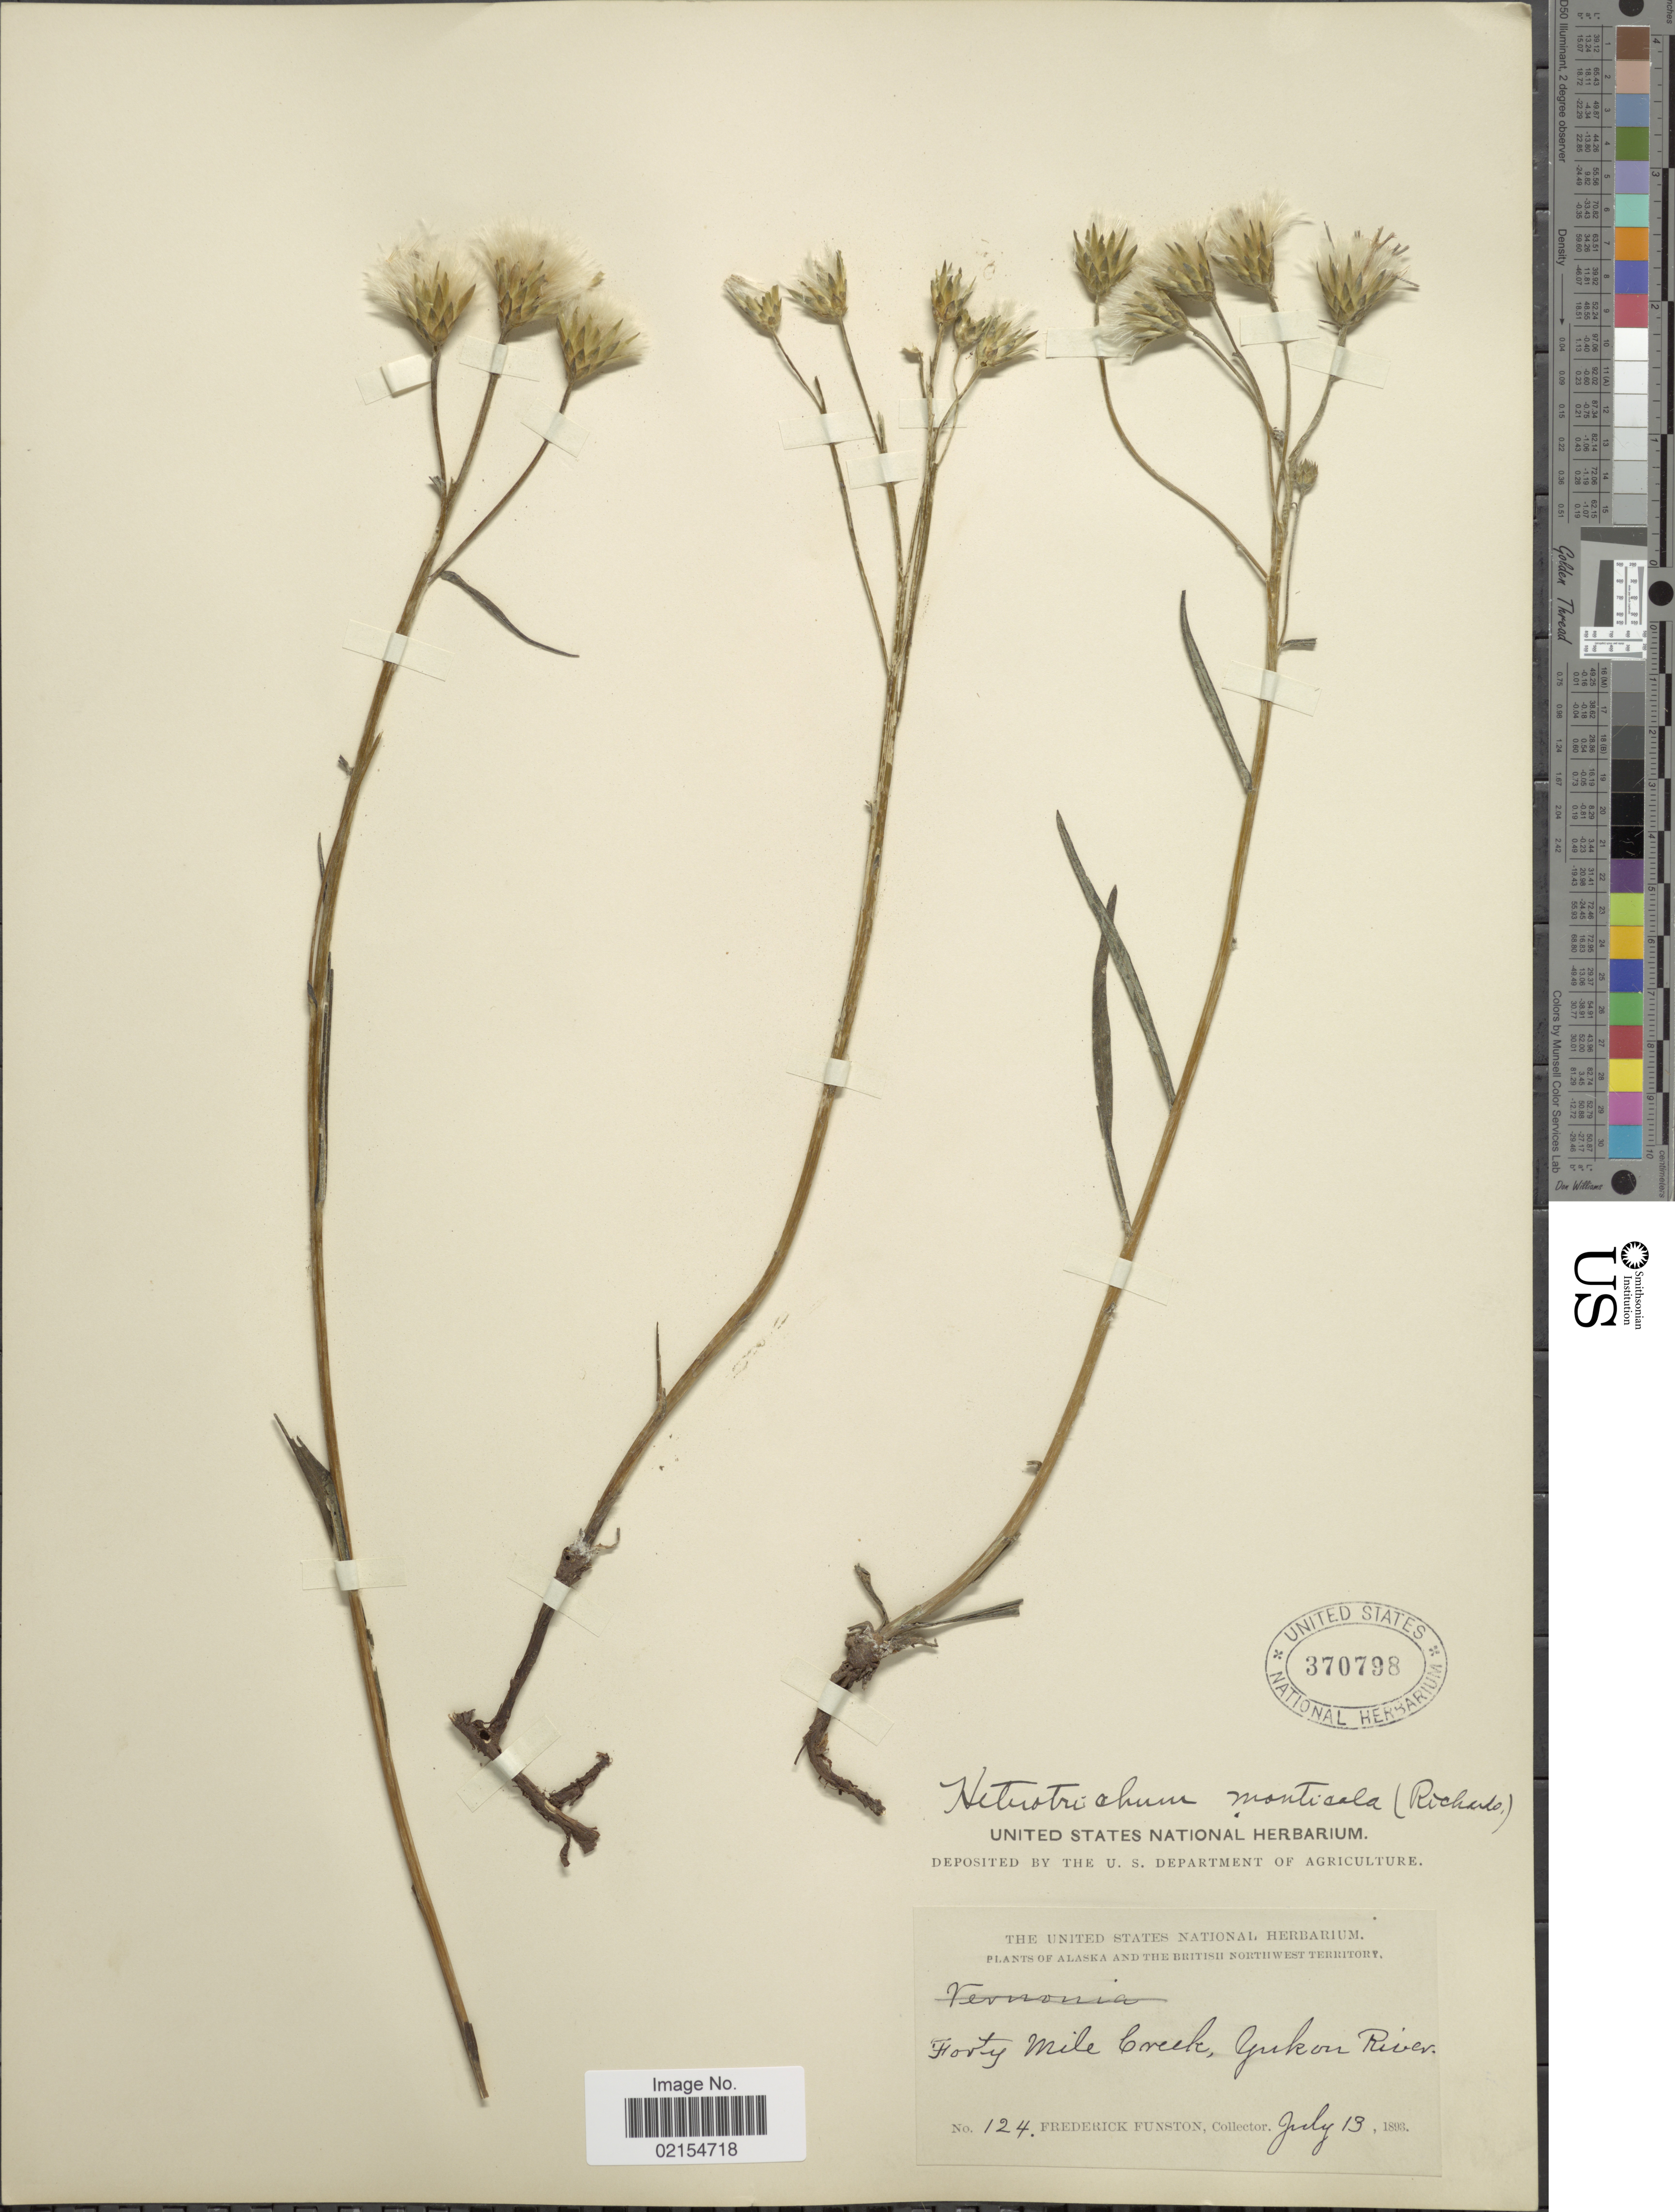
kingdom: Plantae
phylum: Tracheophyta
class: Magnoliopsida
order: Asterales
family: Asteraceae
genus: Saussurea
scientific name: Saussurea angustifolia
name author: (L.) DC.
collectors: F. Funston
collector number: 124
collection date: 1893-07-13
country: United States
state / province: Alaska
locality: Alaska and The British Northwest Territory, Forty Mile Creek, Yukon River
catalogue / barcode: US 370798